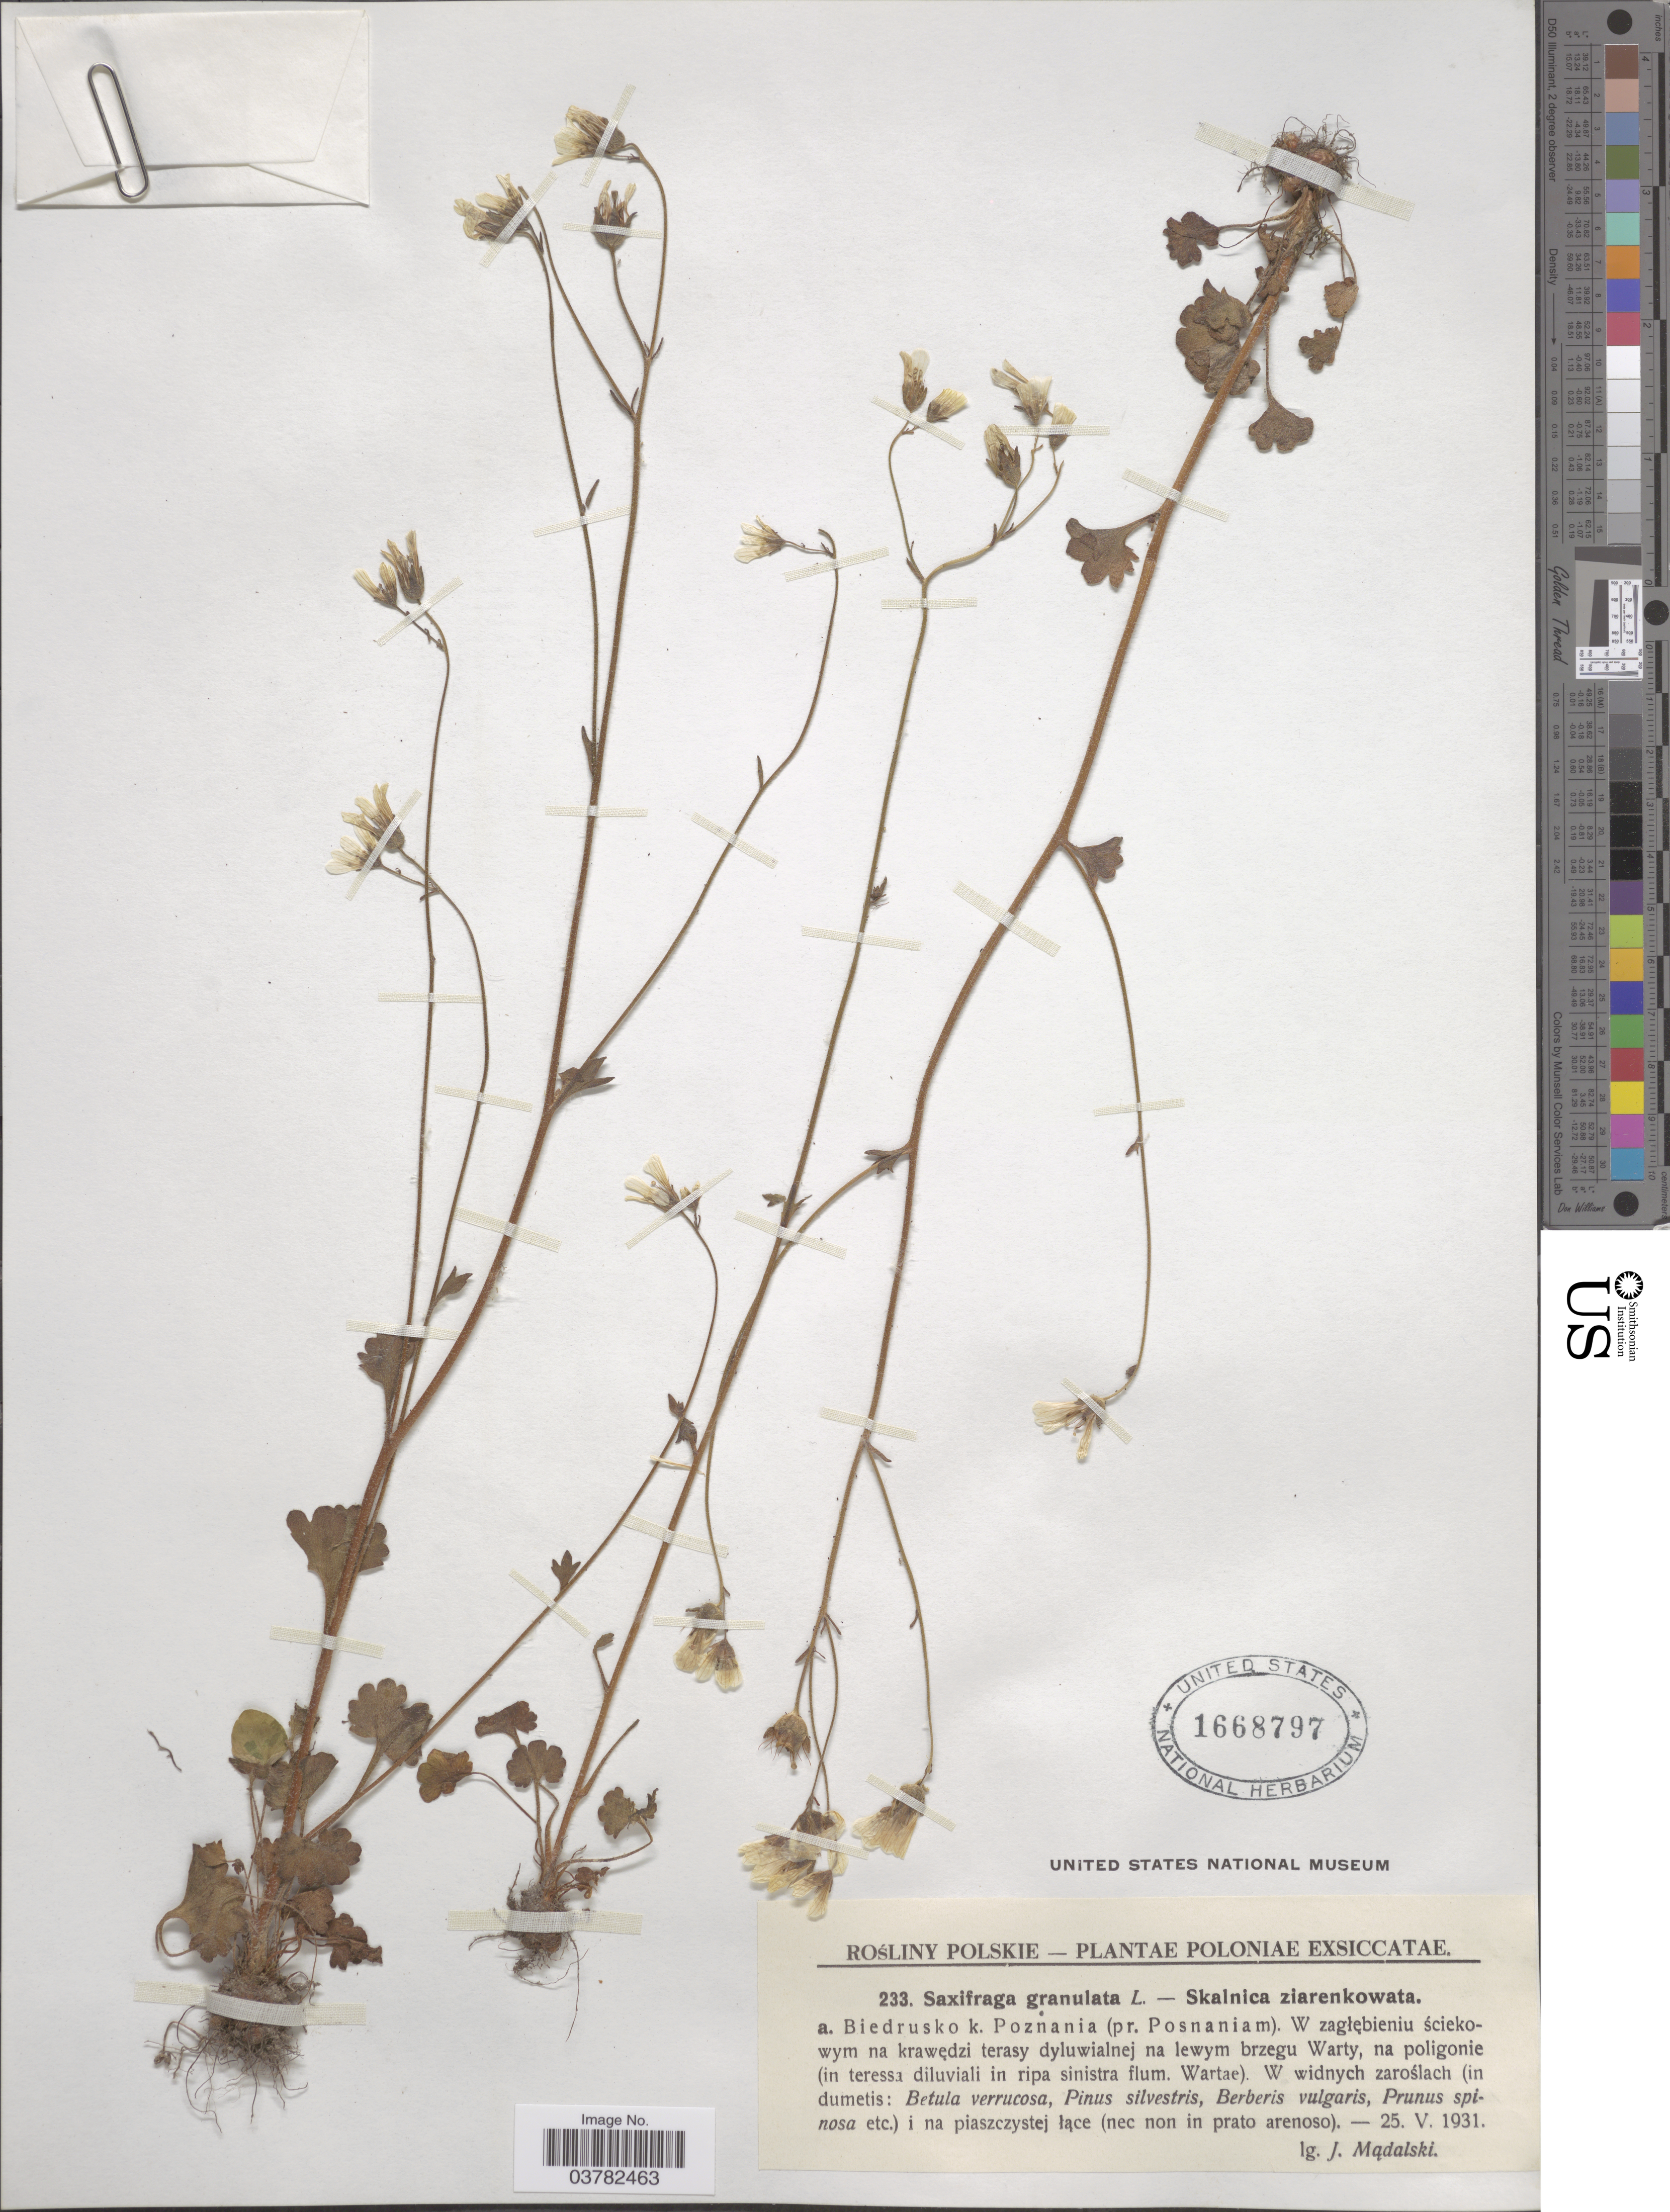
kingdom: Plantae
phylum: Tracheophyta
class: Magnoliopsida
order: Saxifragales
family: Saxifragaceae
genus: Saxifraga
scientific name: Saxifraga granulata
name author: L.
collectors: J. Madalski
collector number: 233a.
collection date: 1931-05-25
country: Poland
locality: Poloniae. Biedrusko k. Poznania (pr. Posnaniam)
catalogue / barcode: US 1668797